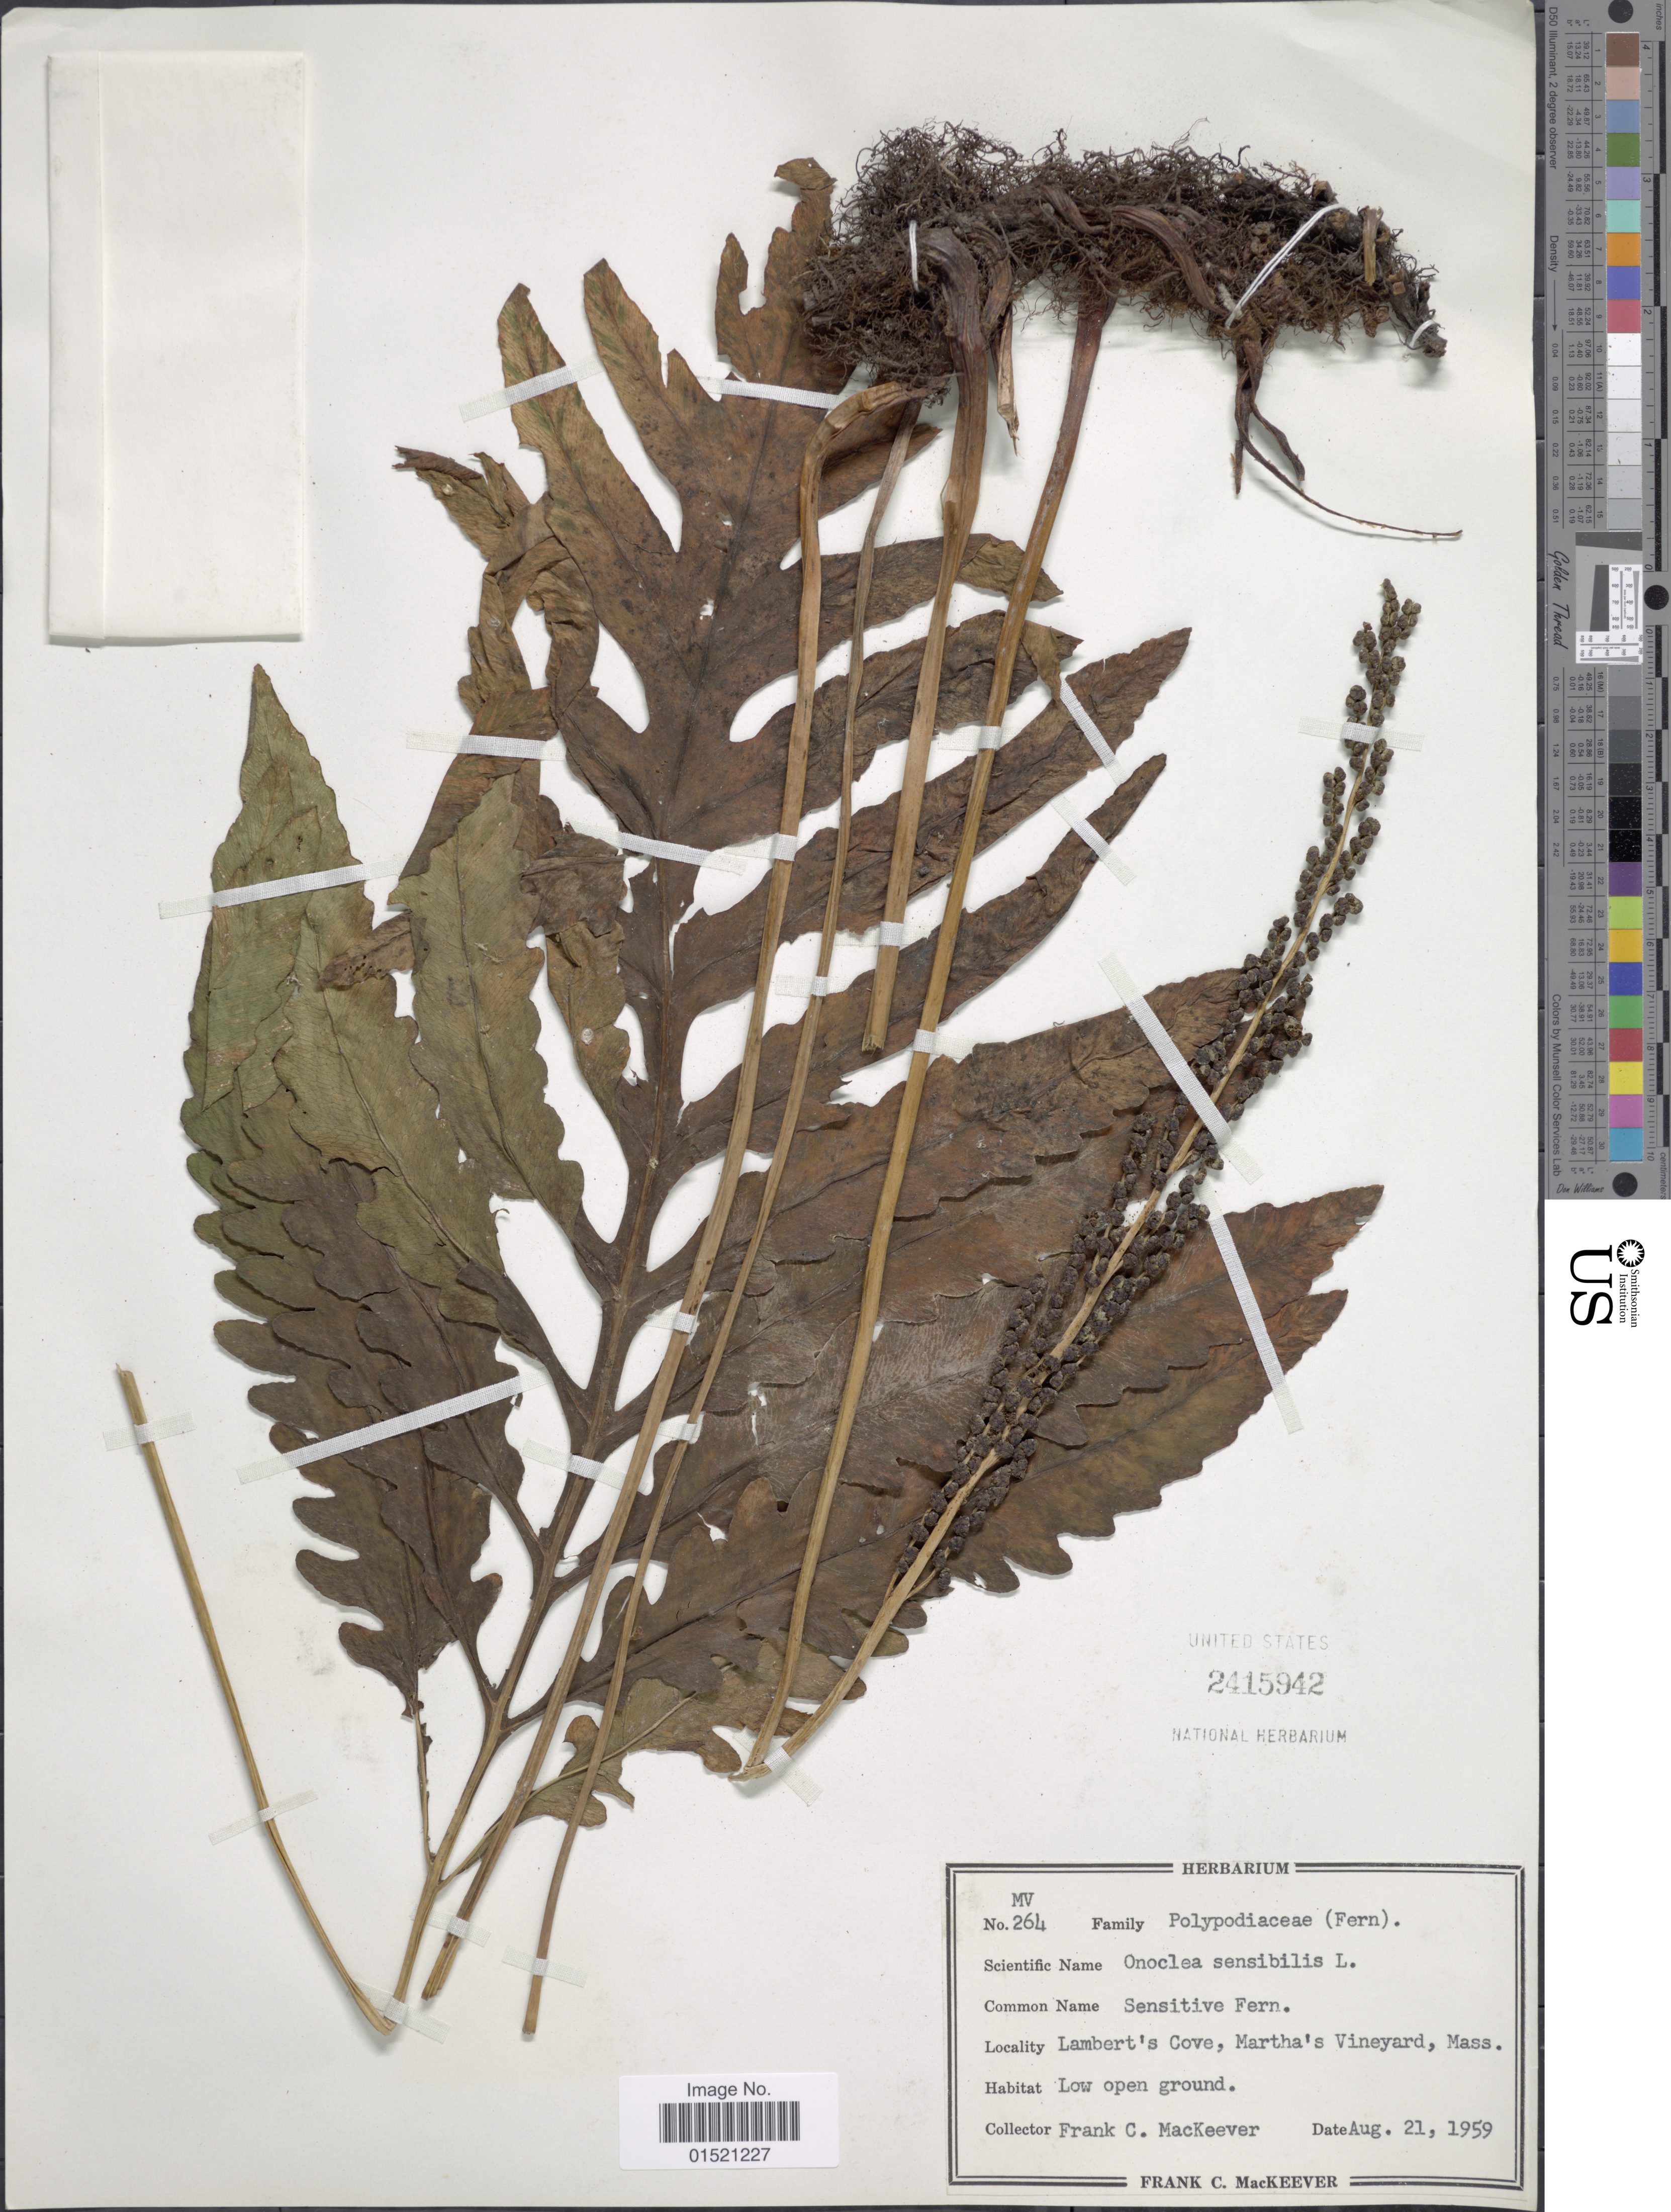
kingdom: Plantae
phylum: Tracheophyta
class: Polypodiopsida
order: Polypodiales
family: Onocleaceae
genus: Onoclea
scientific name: Onoclea sensibilis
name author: L.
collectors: F. C. MacKeever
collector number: MV 264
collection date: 1959-08-21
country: United States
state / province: Massachusetts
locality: Lambert's Cove, Martha's Vineyard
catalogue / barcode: US 2415942